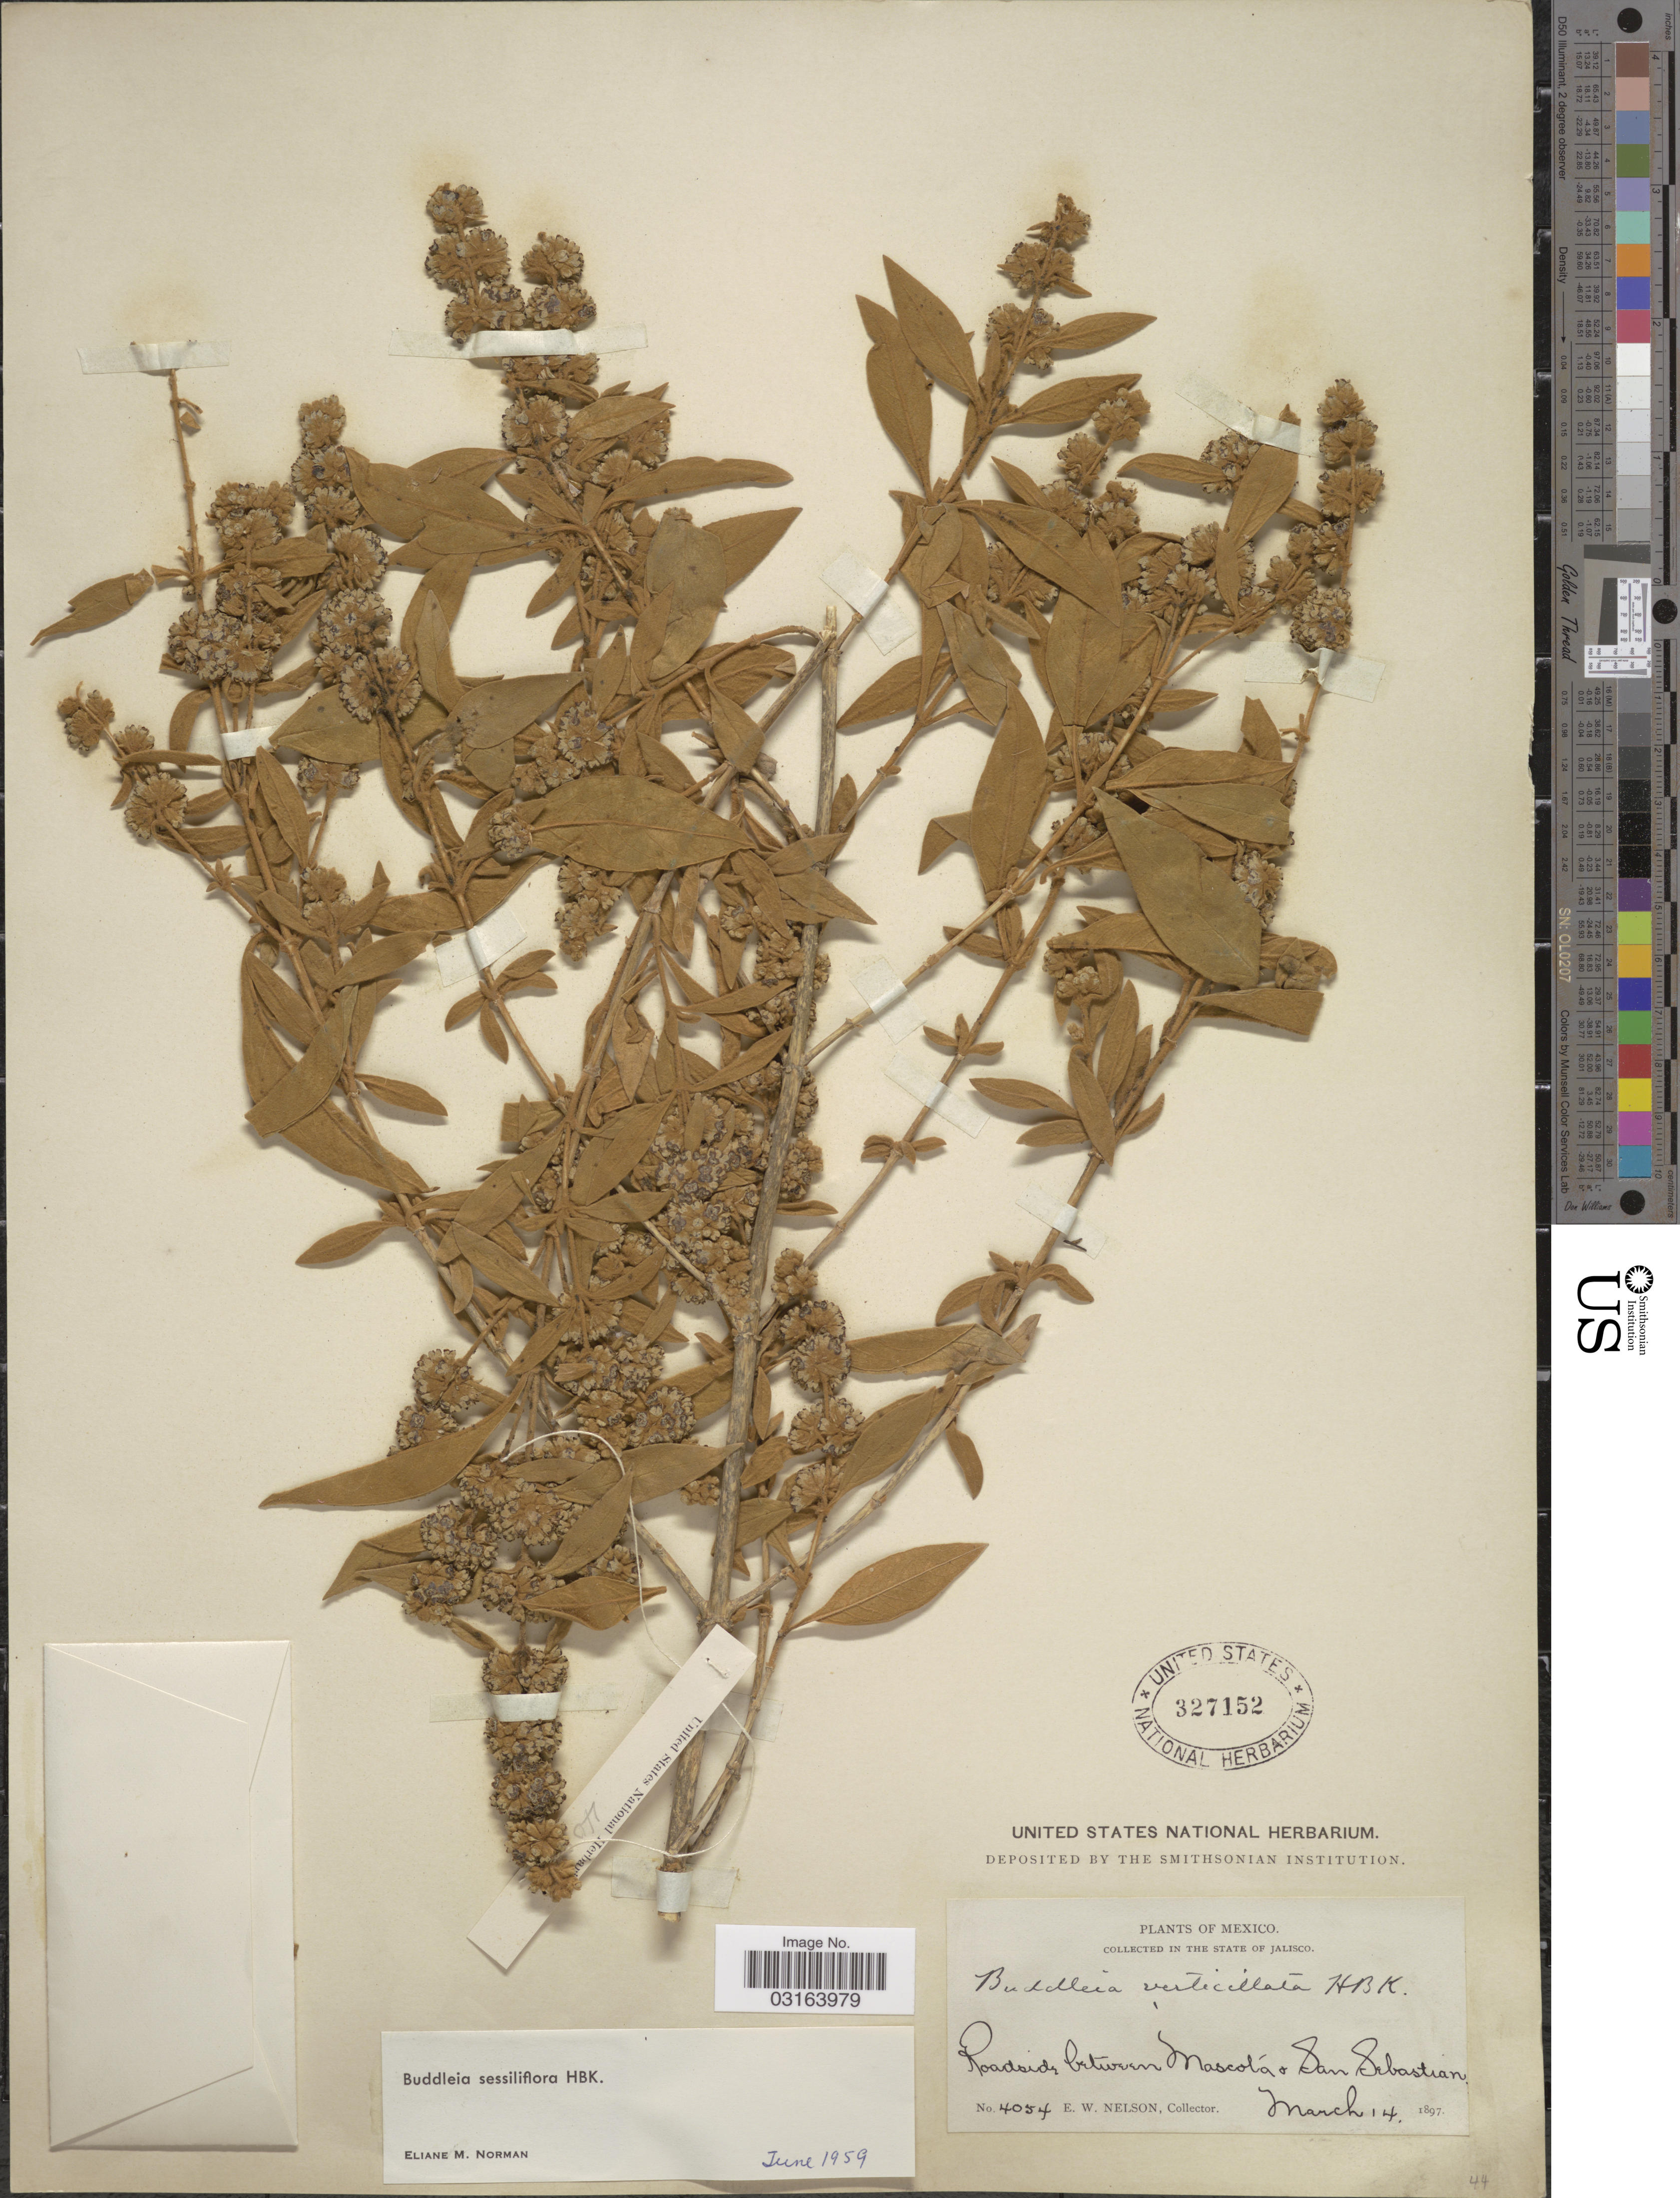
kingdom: Plantae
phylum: Tracheophyta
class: Magnoliopsida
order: Lamiales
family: Scrophulariaceae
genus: Buddleja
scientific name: Buddleja sessiliflora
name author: Kunth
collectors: E. W. Nelson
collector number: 4054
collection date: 1897-03-14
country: Mexico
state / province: Jalisco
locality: Roadside between Mascota & San Sebastian.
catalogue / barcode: US 327152